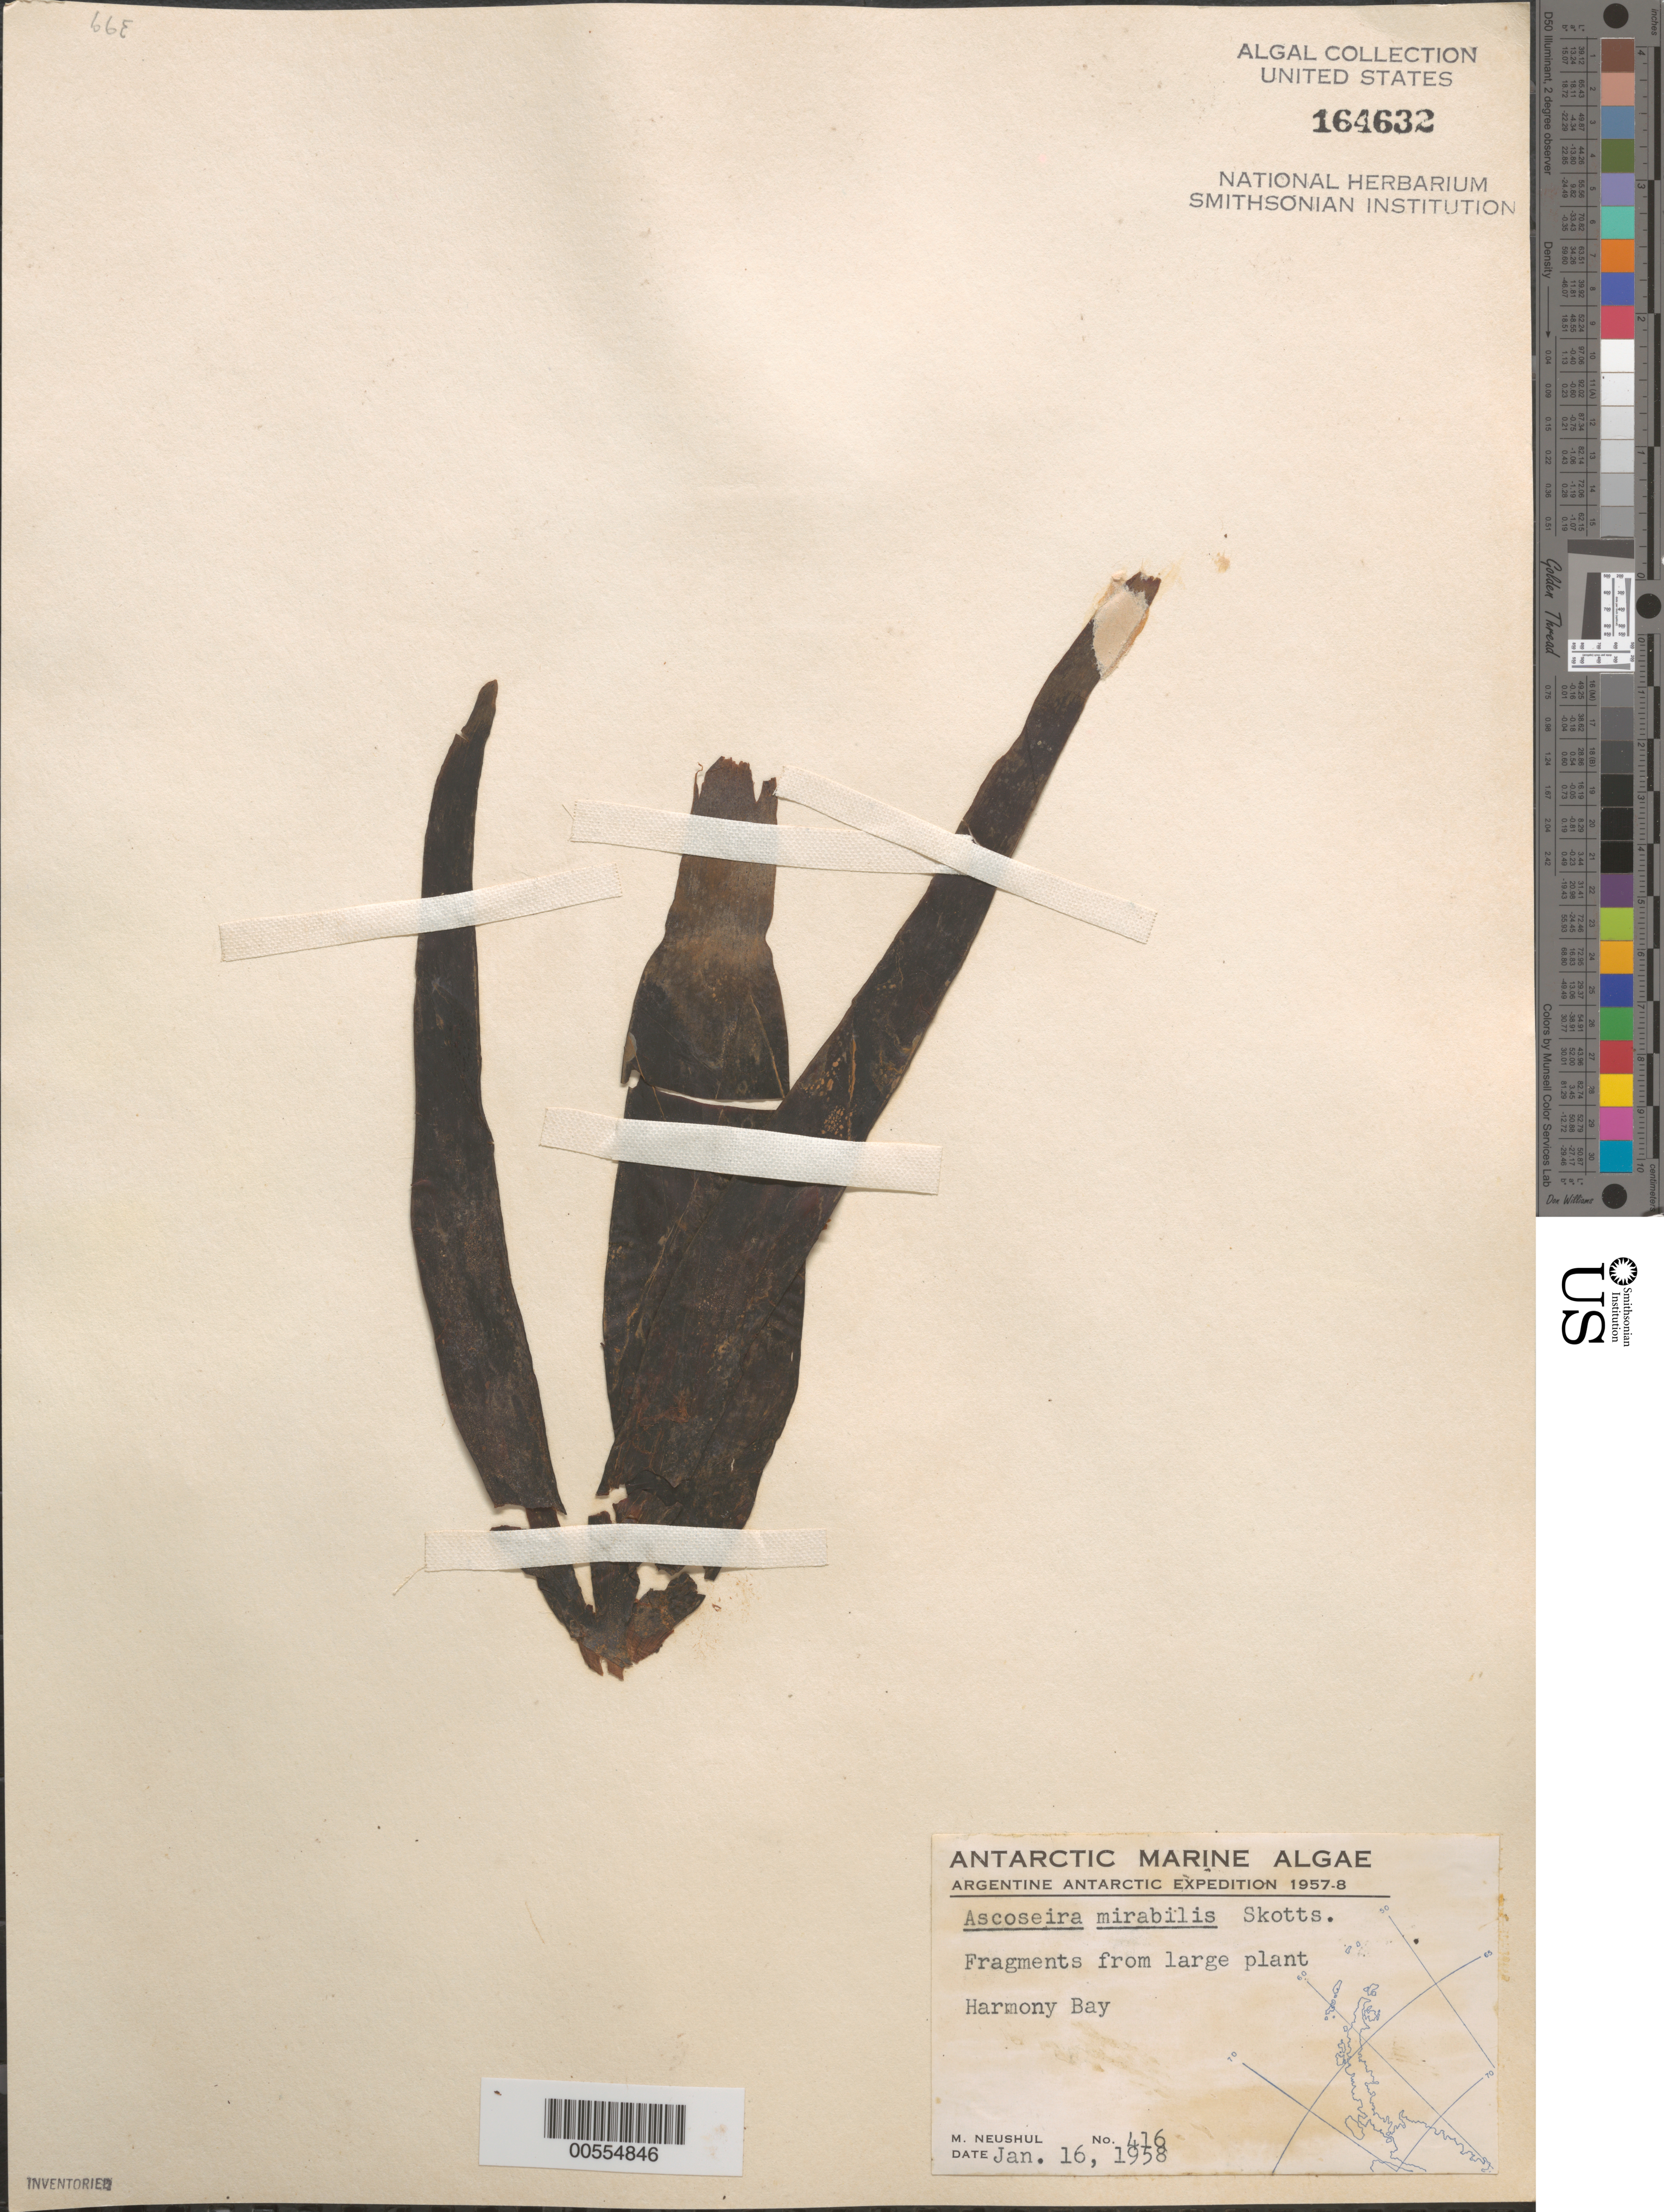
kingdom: Chromista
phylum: Ochrophyta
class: Phaeophyceae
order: Ascoseirales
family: Ascoseiraceae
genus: Ascoseira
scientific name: Ascoseira mirabilis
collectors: M. Neushul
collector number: Neushul 416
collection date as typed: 16 Jan 1958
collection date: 1958-01-16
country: Antarctica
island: Nelson Island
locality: Harmony Bay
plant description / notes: Argentine Antarctic Expedition, 1957-1958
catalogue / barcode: US 164632